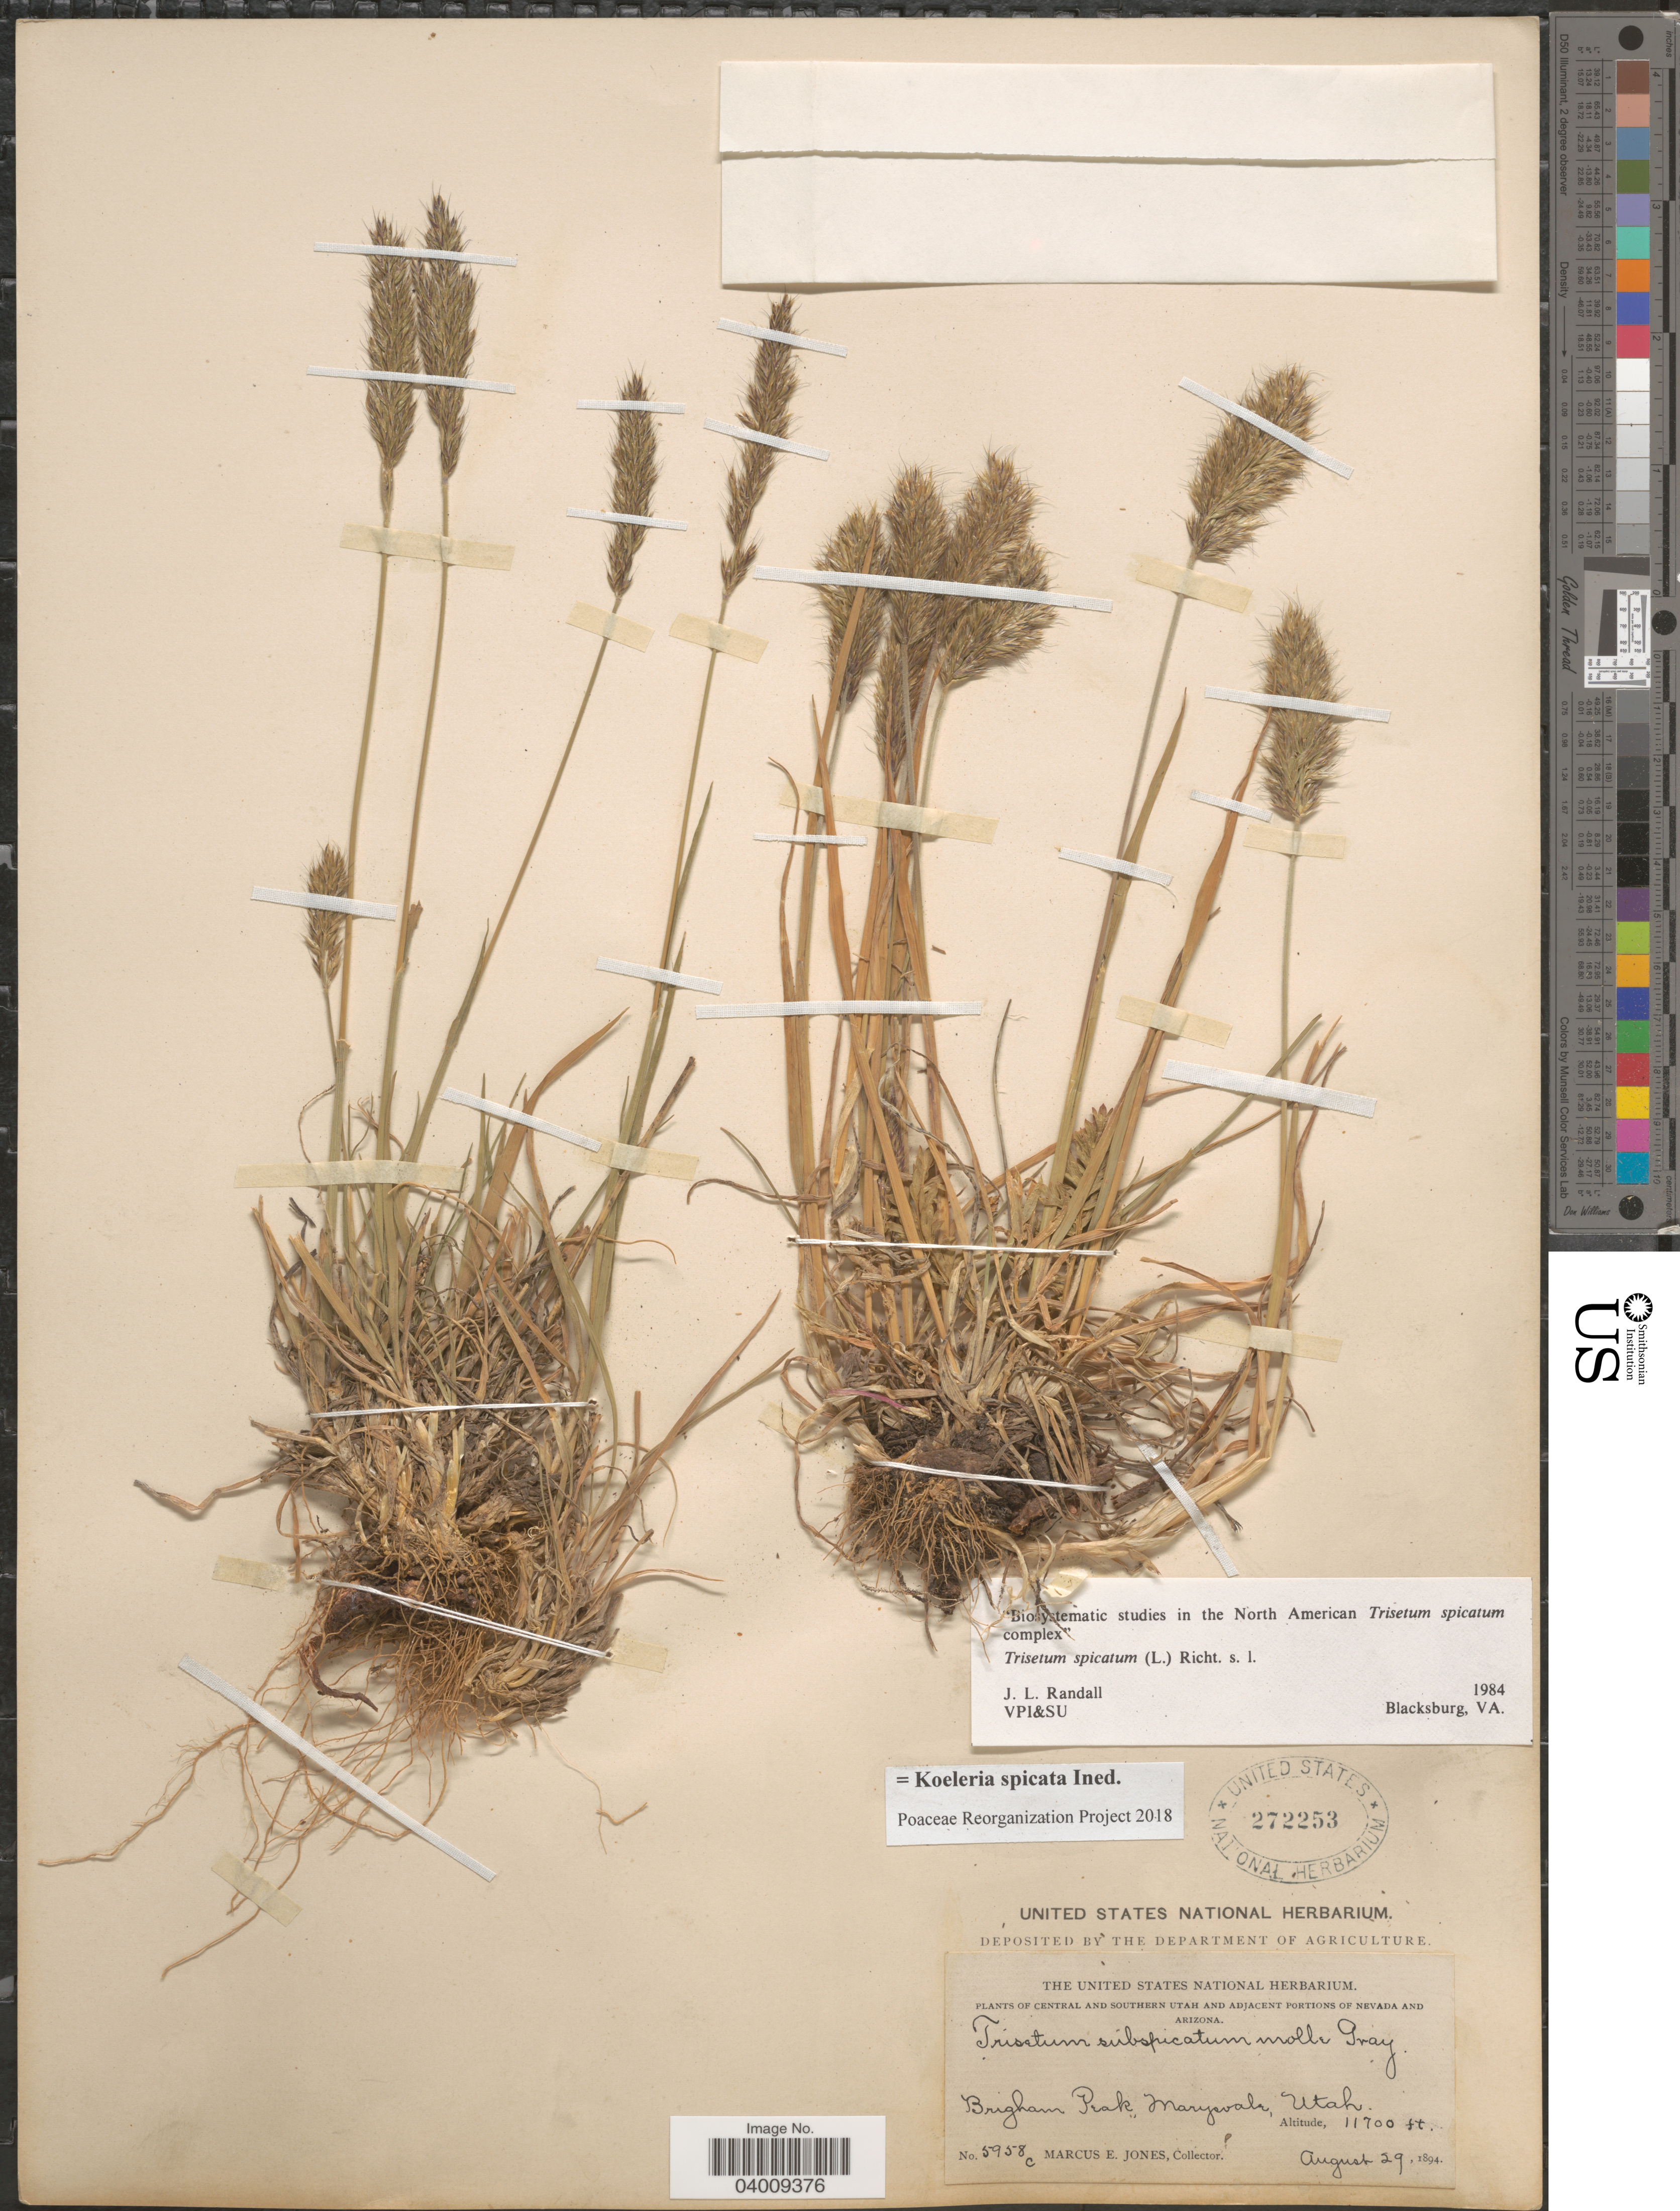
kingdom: Plantae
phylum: Tracheophyta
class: Liliopsida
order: Poales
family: Poaceae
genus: Koeleria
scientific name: Koeleria spicata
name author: (L.) Barberá et al.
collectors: M. E. Jones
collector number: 5958 c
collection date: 1894-08-29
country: United States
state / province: Utah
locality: Central and Southern Utah. Brigham Peak.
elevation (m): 3566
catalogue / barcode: US 272253